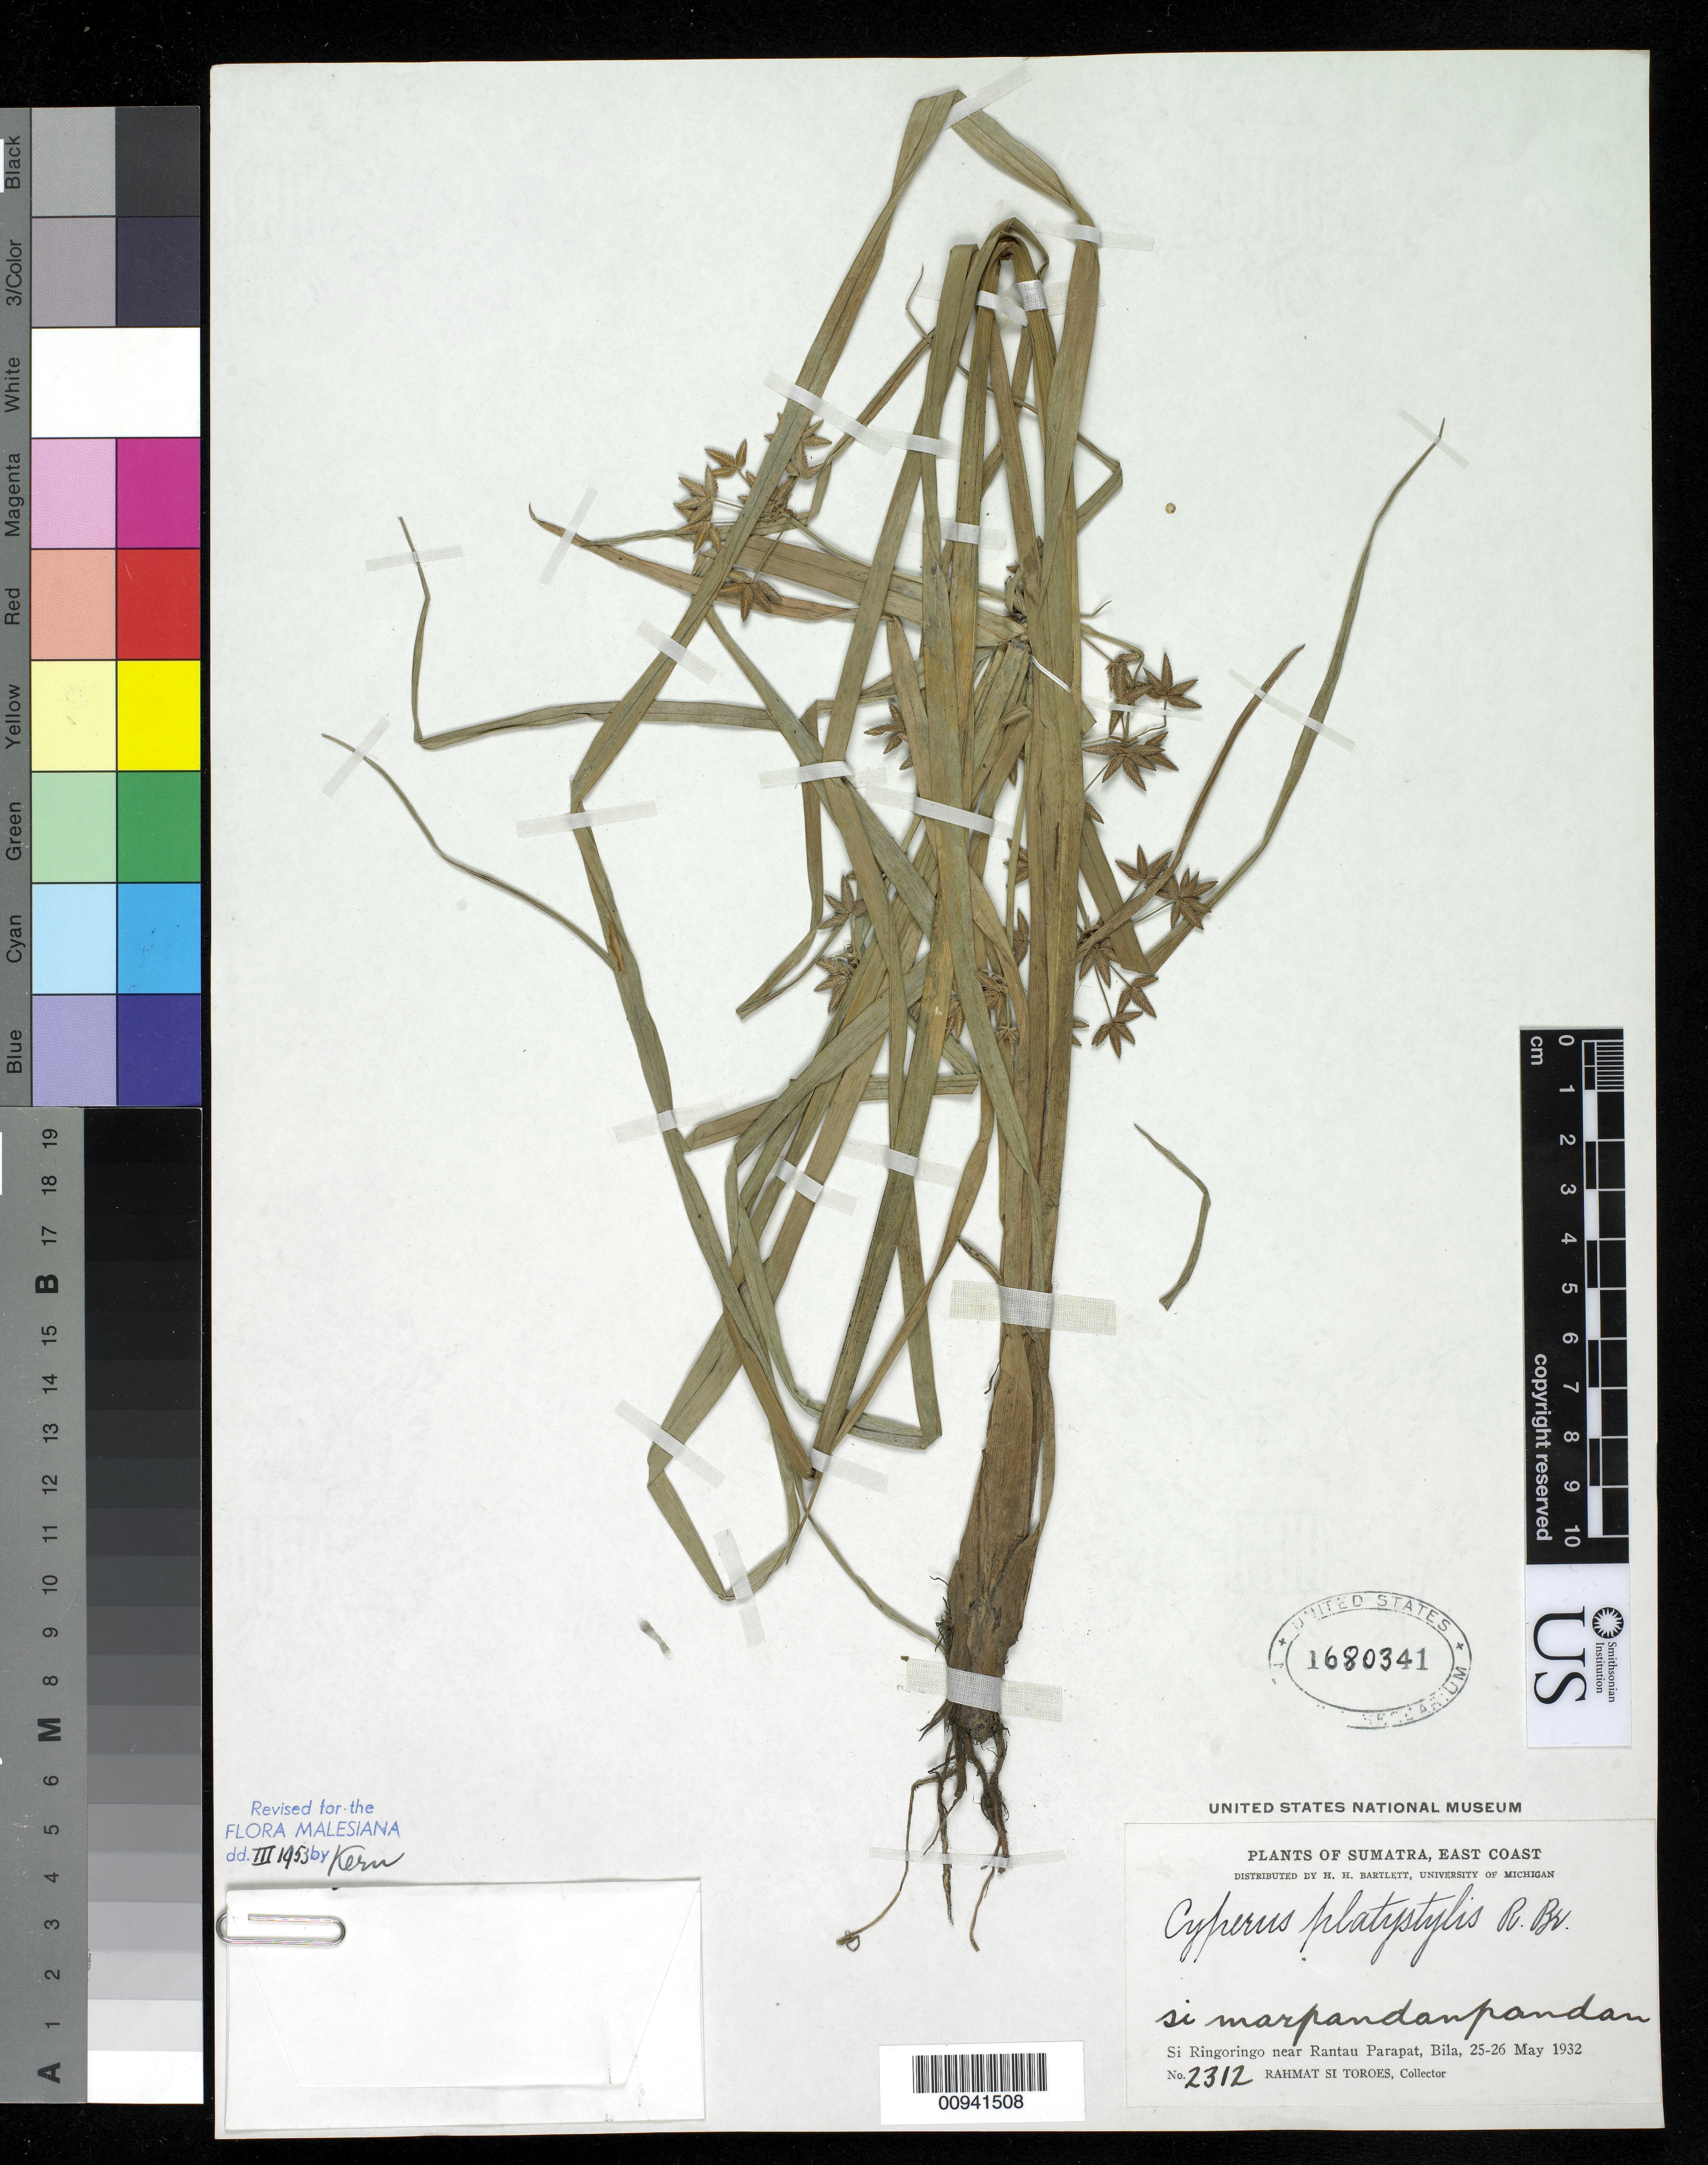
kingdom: Plantae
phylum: Tracheophyta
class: Liliopsida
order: Poales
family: Cyperaceae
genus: Cyperus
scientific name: Cyperus platystylis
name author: R. Br.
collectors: Rahmat Si Boeea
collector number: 2312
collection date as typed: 25 May 1932 and 26 May 1932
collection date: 1932-05-25,1932-05-26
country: Indonesia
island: Sumatra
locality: Si Ringoringo near Rantau Parapat, Bila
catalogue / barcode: US 1680341